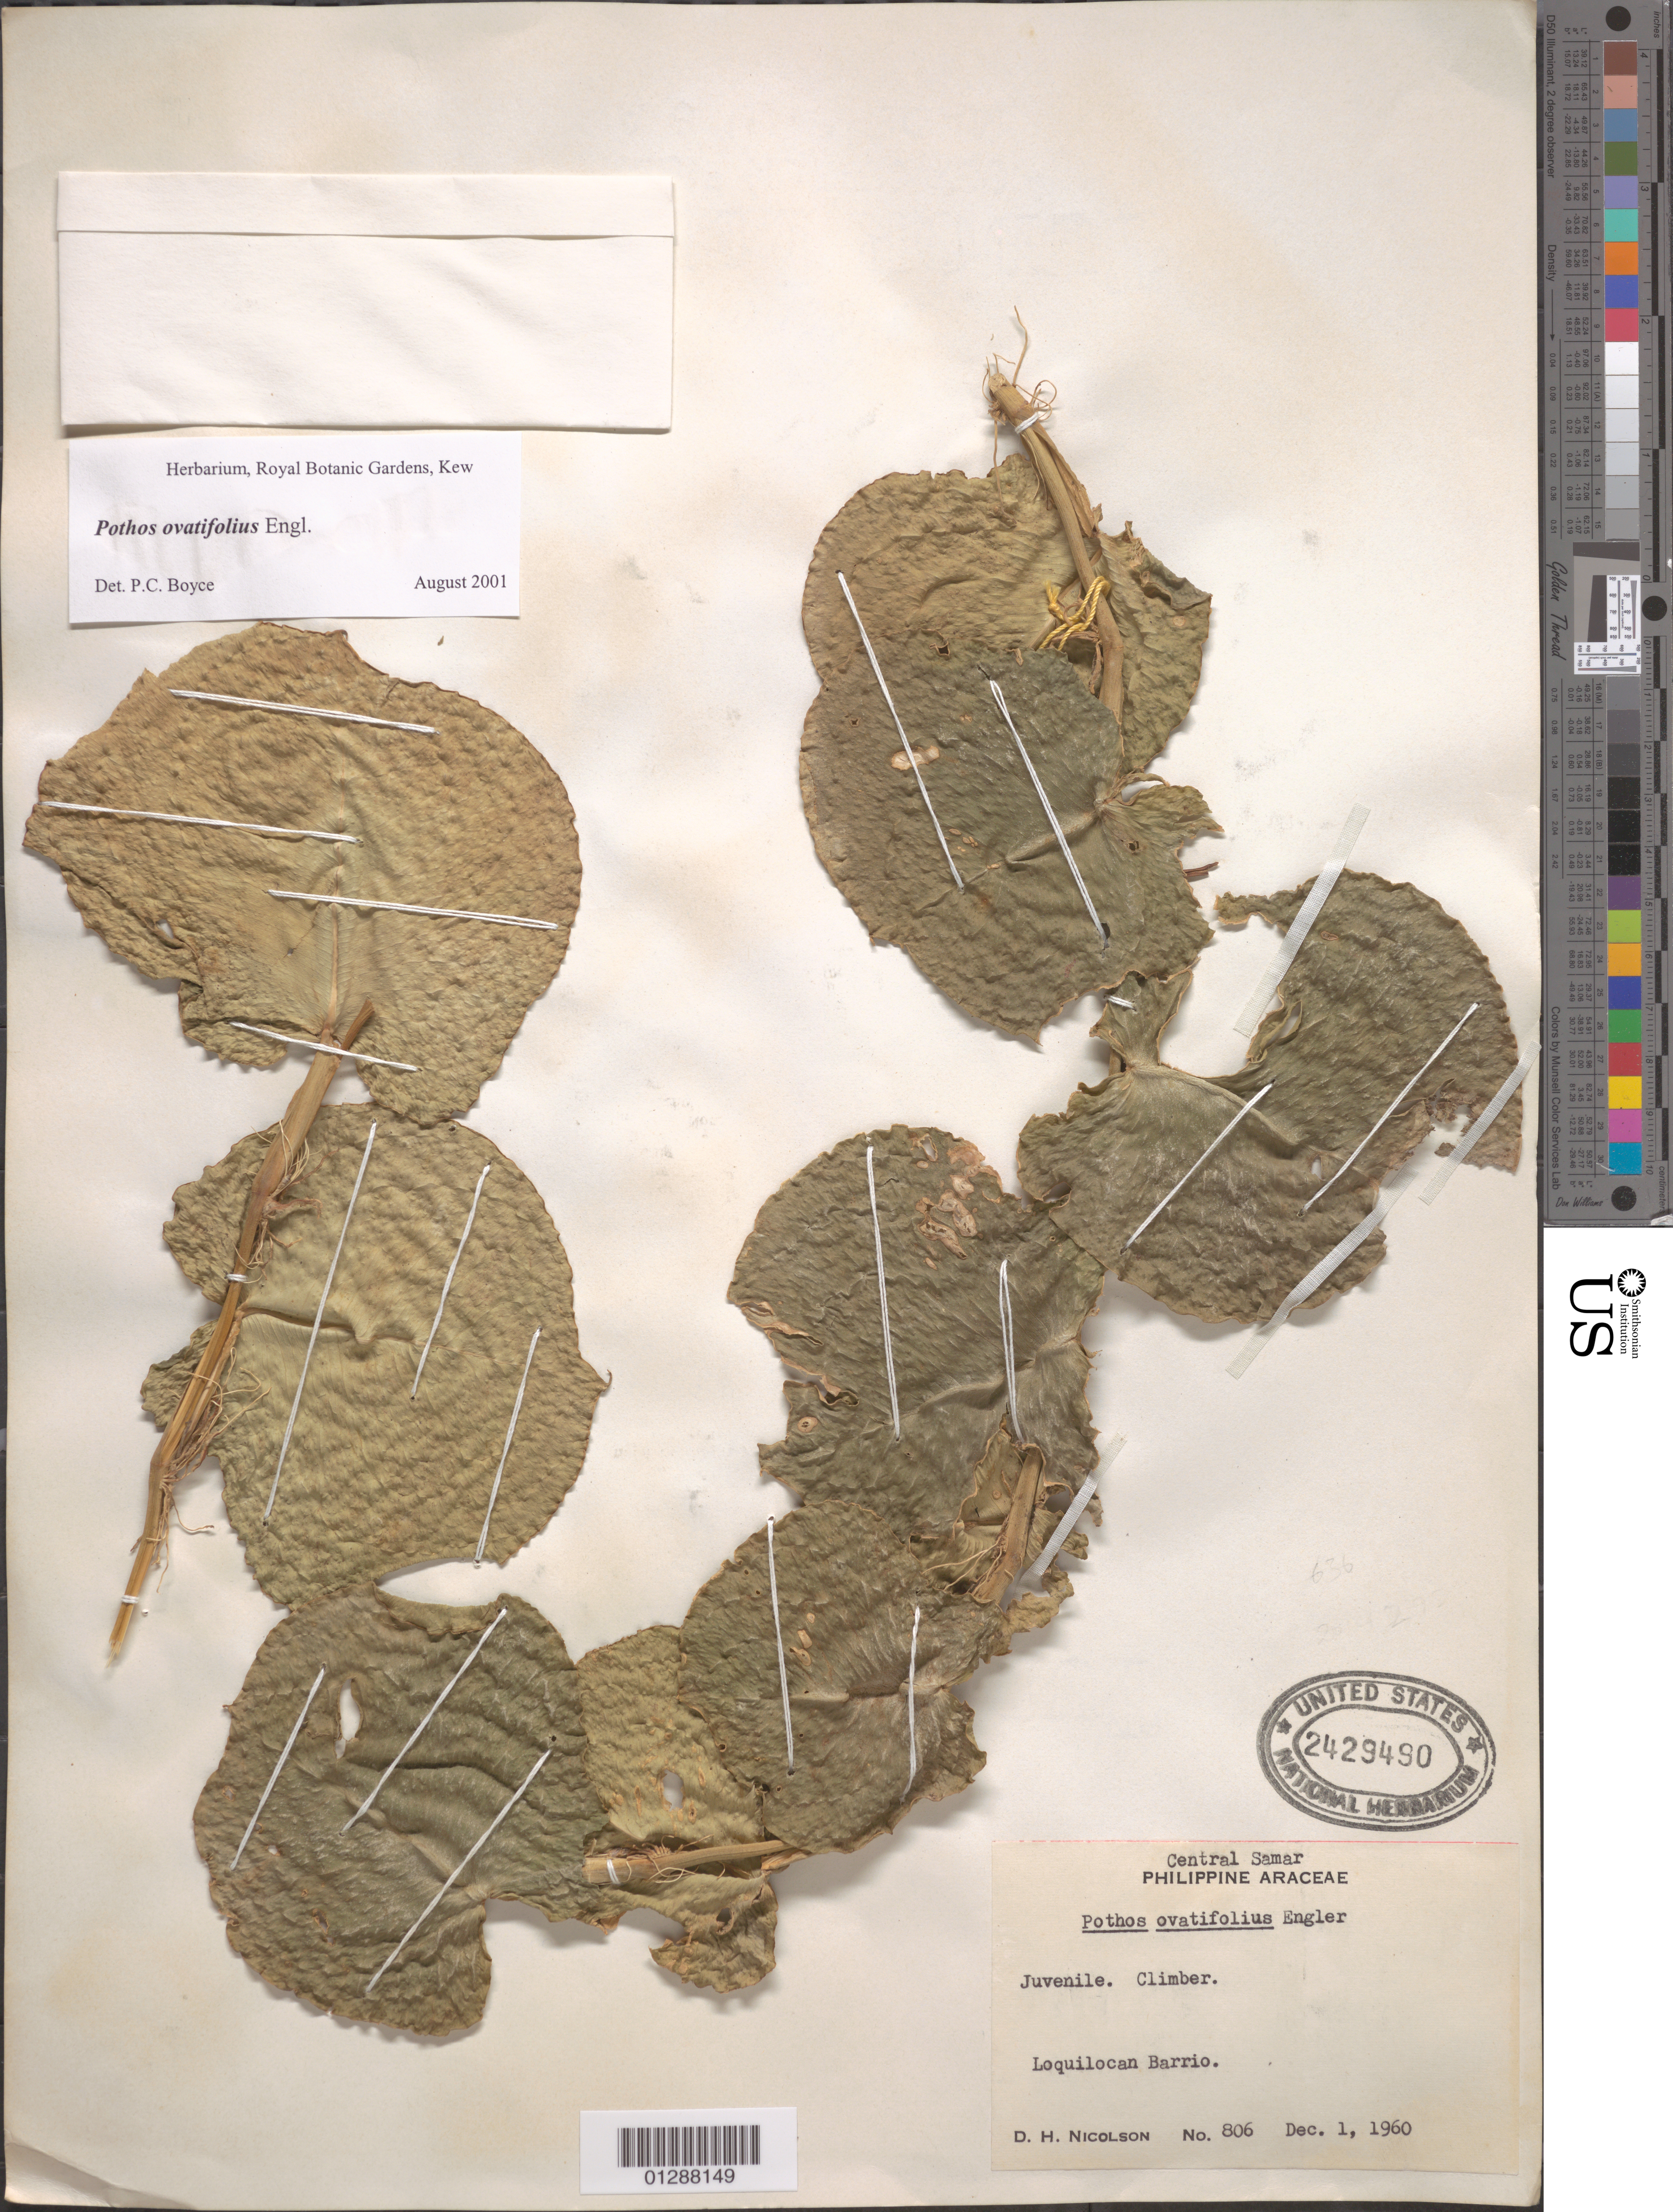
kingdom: Plantae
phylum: Tracheophyta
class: Liliopsida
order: Alismatales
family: Araceae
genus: Pothos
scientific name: Pothos ovatifolius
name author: Engl.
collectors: D. H. Nicolson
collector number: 806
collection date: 1960-12-01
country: Philippines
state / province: Eastern Visayas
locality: Central Samar. Loquilocan Barrio.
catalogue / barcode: US 2429490